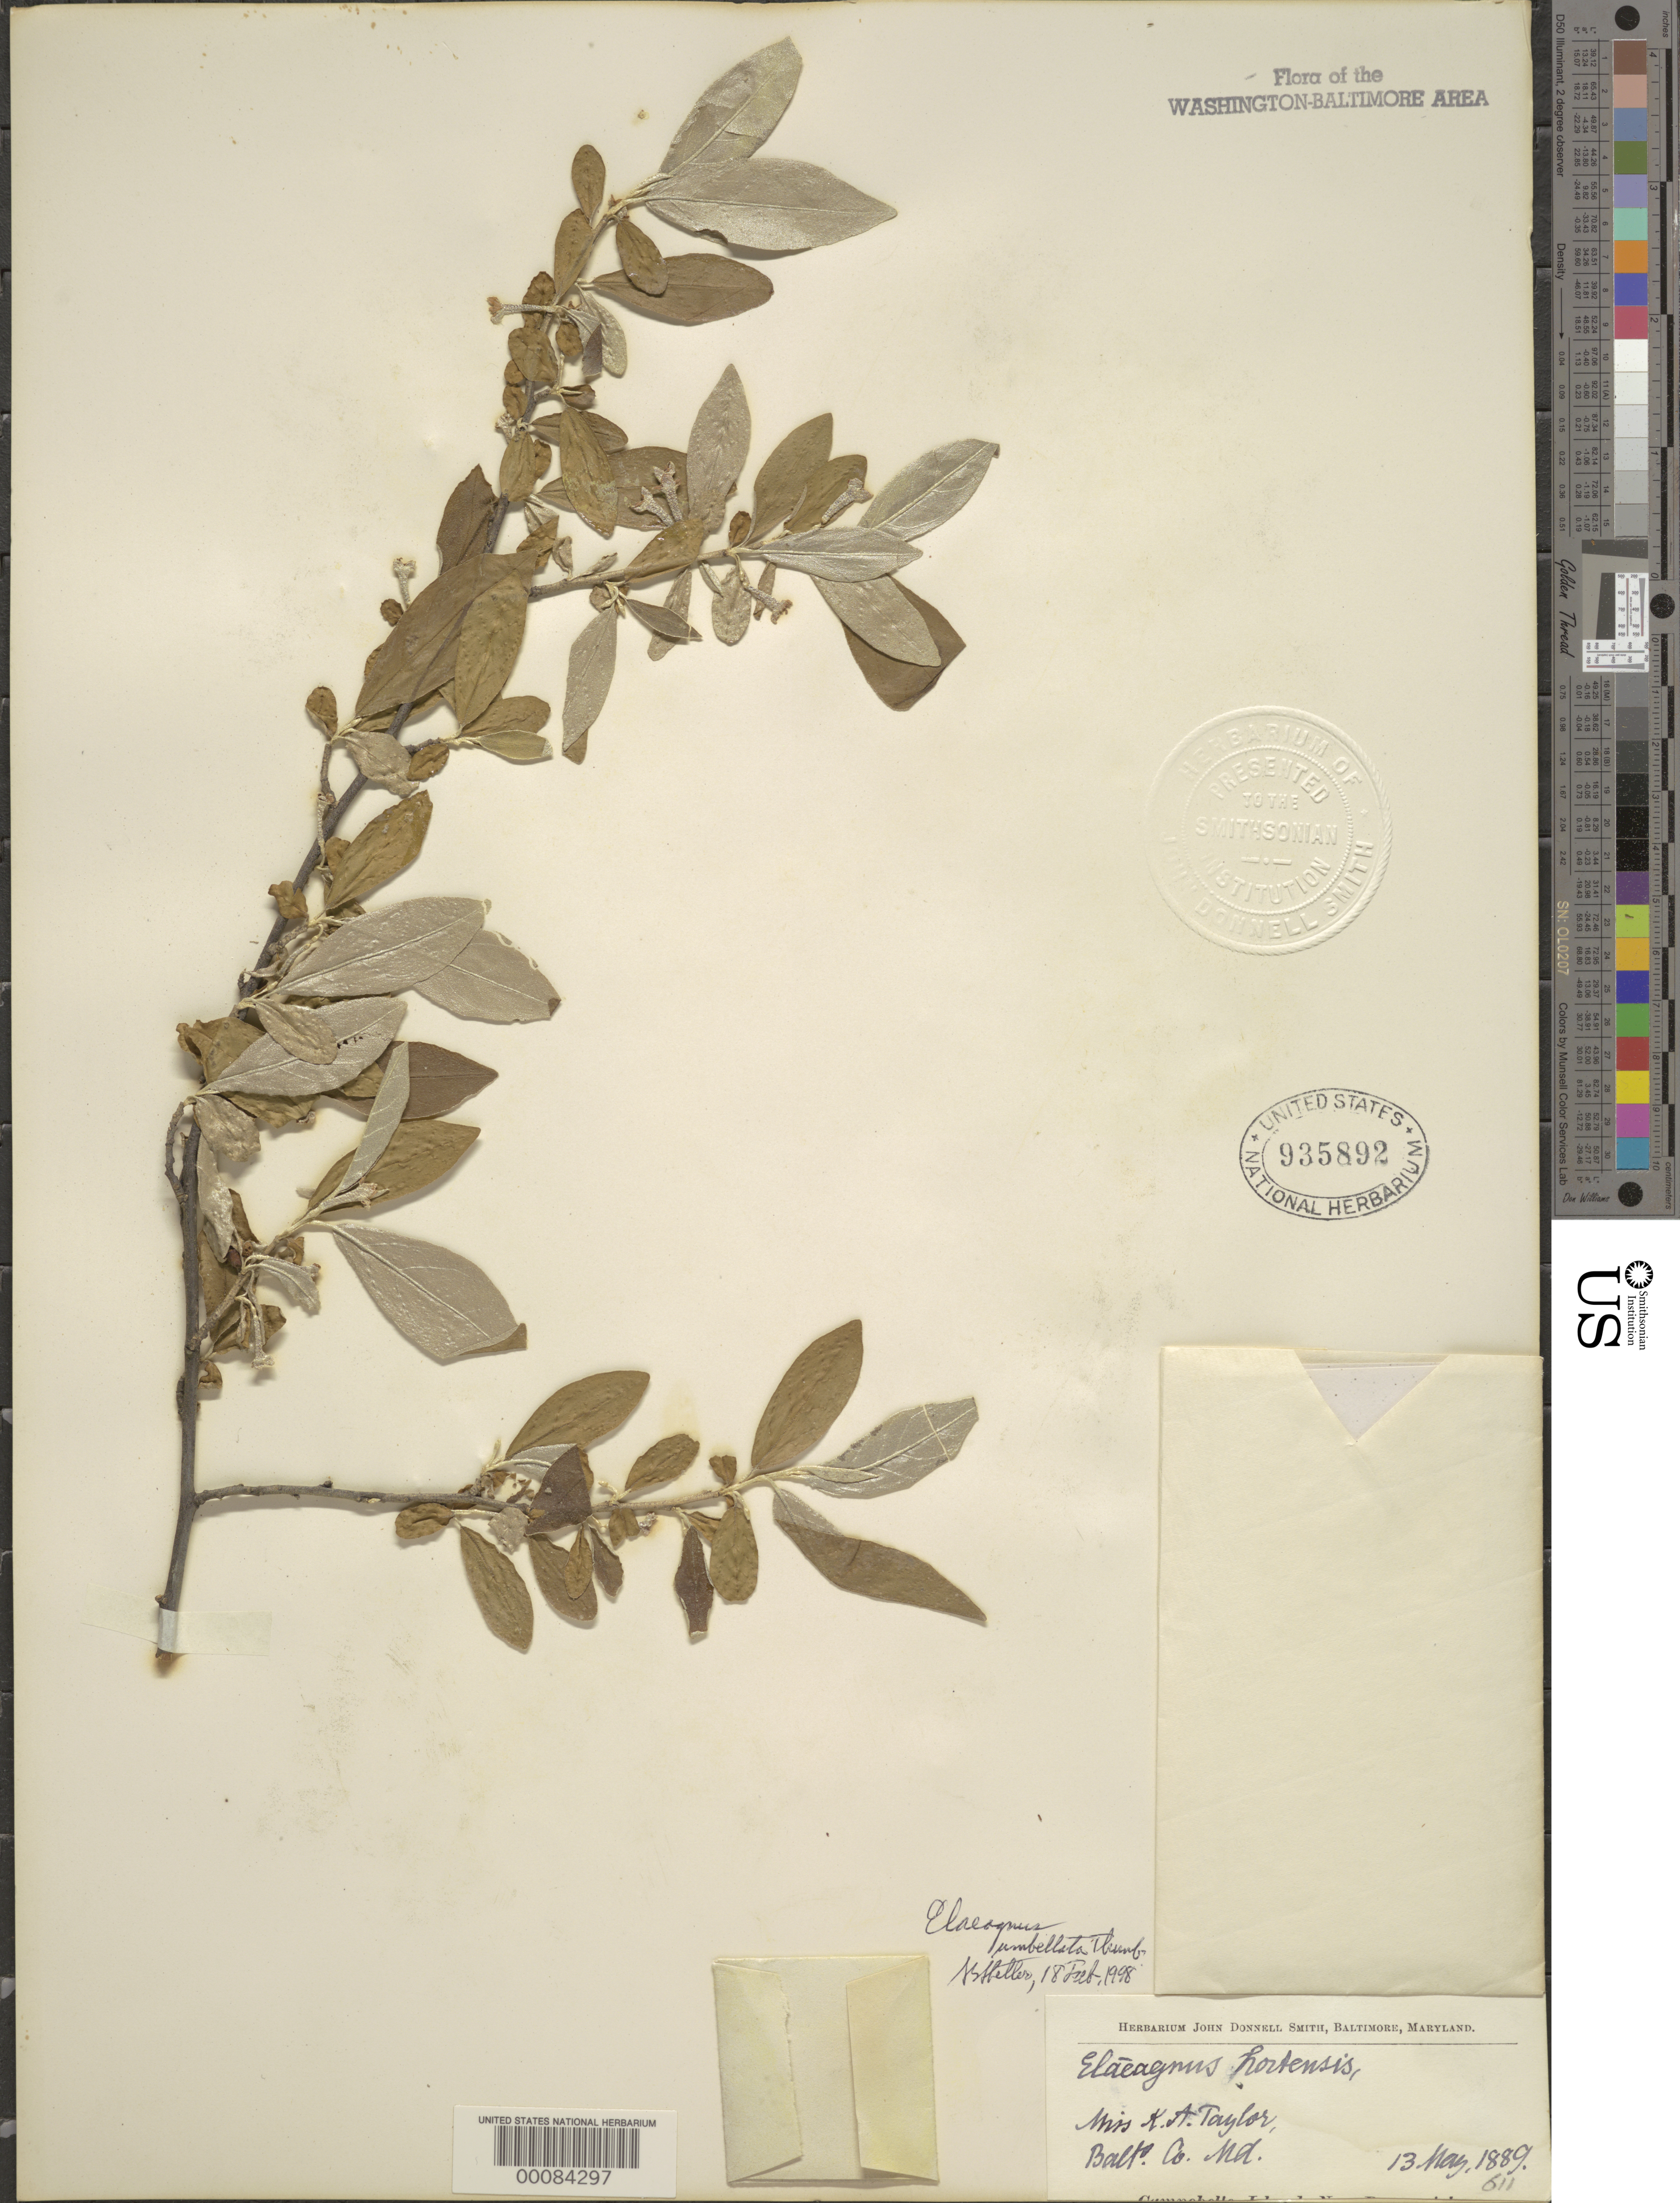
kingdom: Plantae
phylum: Tracheophyta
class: Magnoliopsida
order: Rosales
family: Elaeagnaceae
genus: Elaeagnus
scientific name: Elaeagnus umbellata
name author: Thunb.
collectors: K. A. Taylor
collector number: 611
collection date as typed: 13 May 1889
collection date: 1889-05-13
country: United States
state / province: Maryland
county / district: Baltimore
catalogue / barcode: US 935892